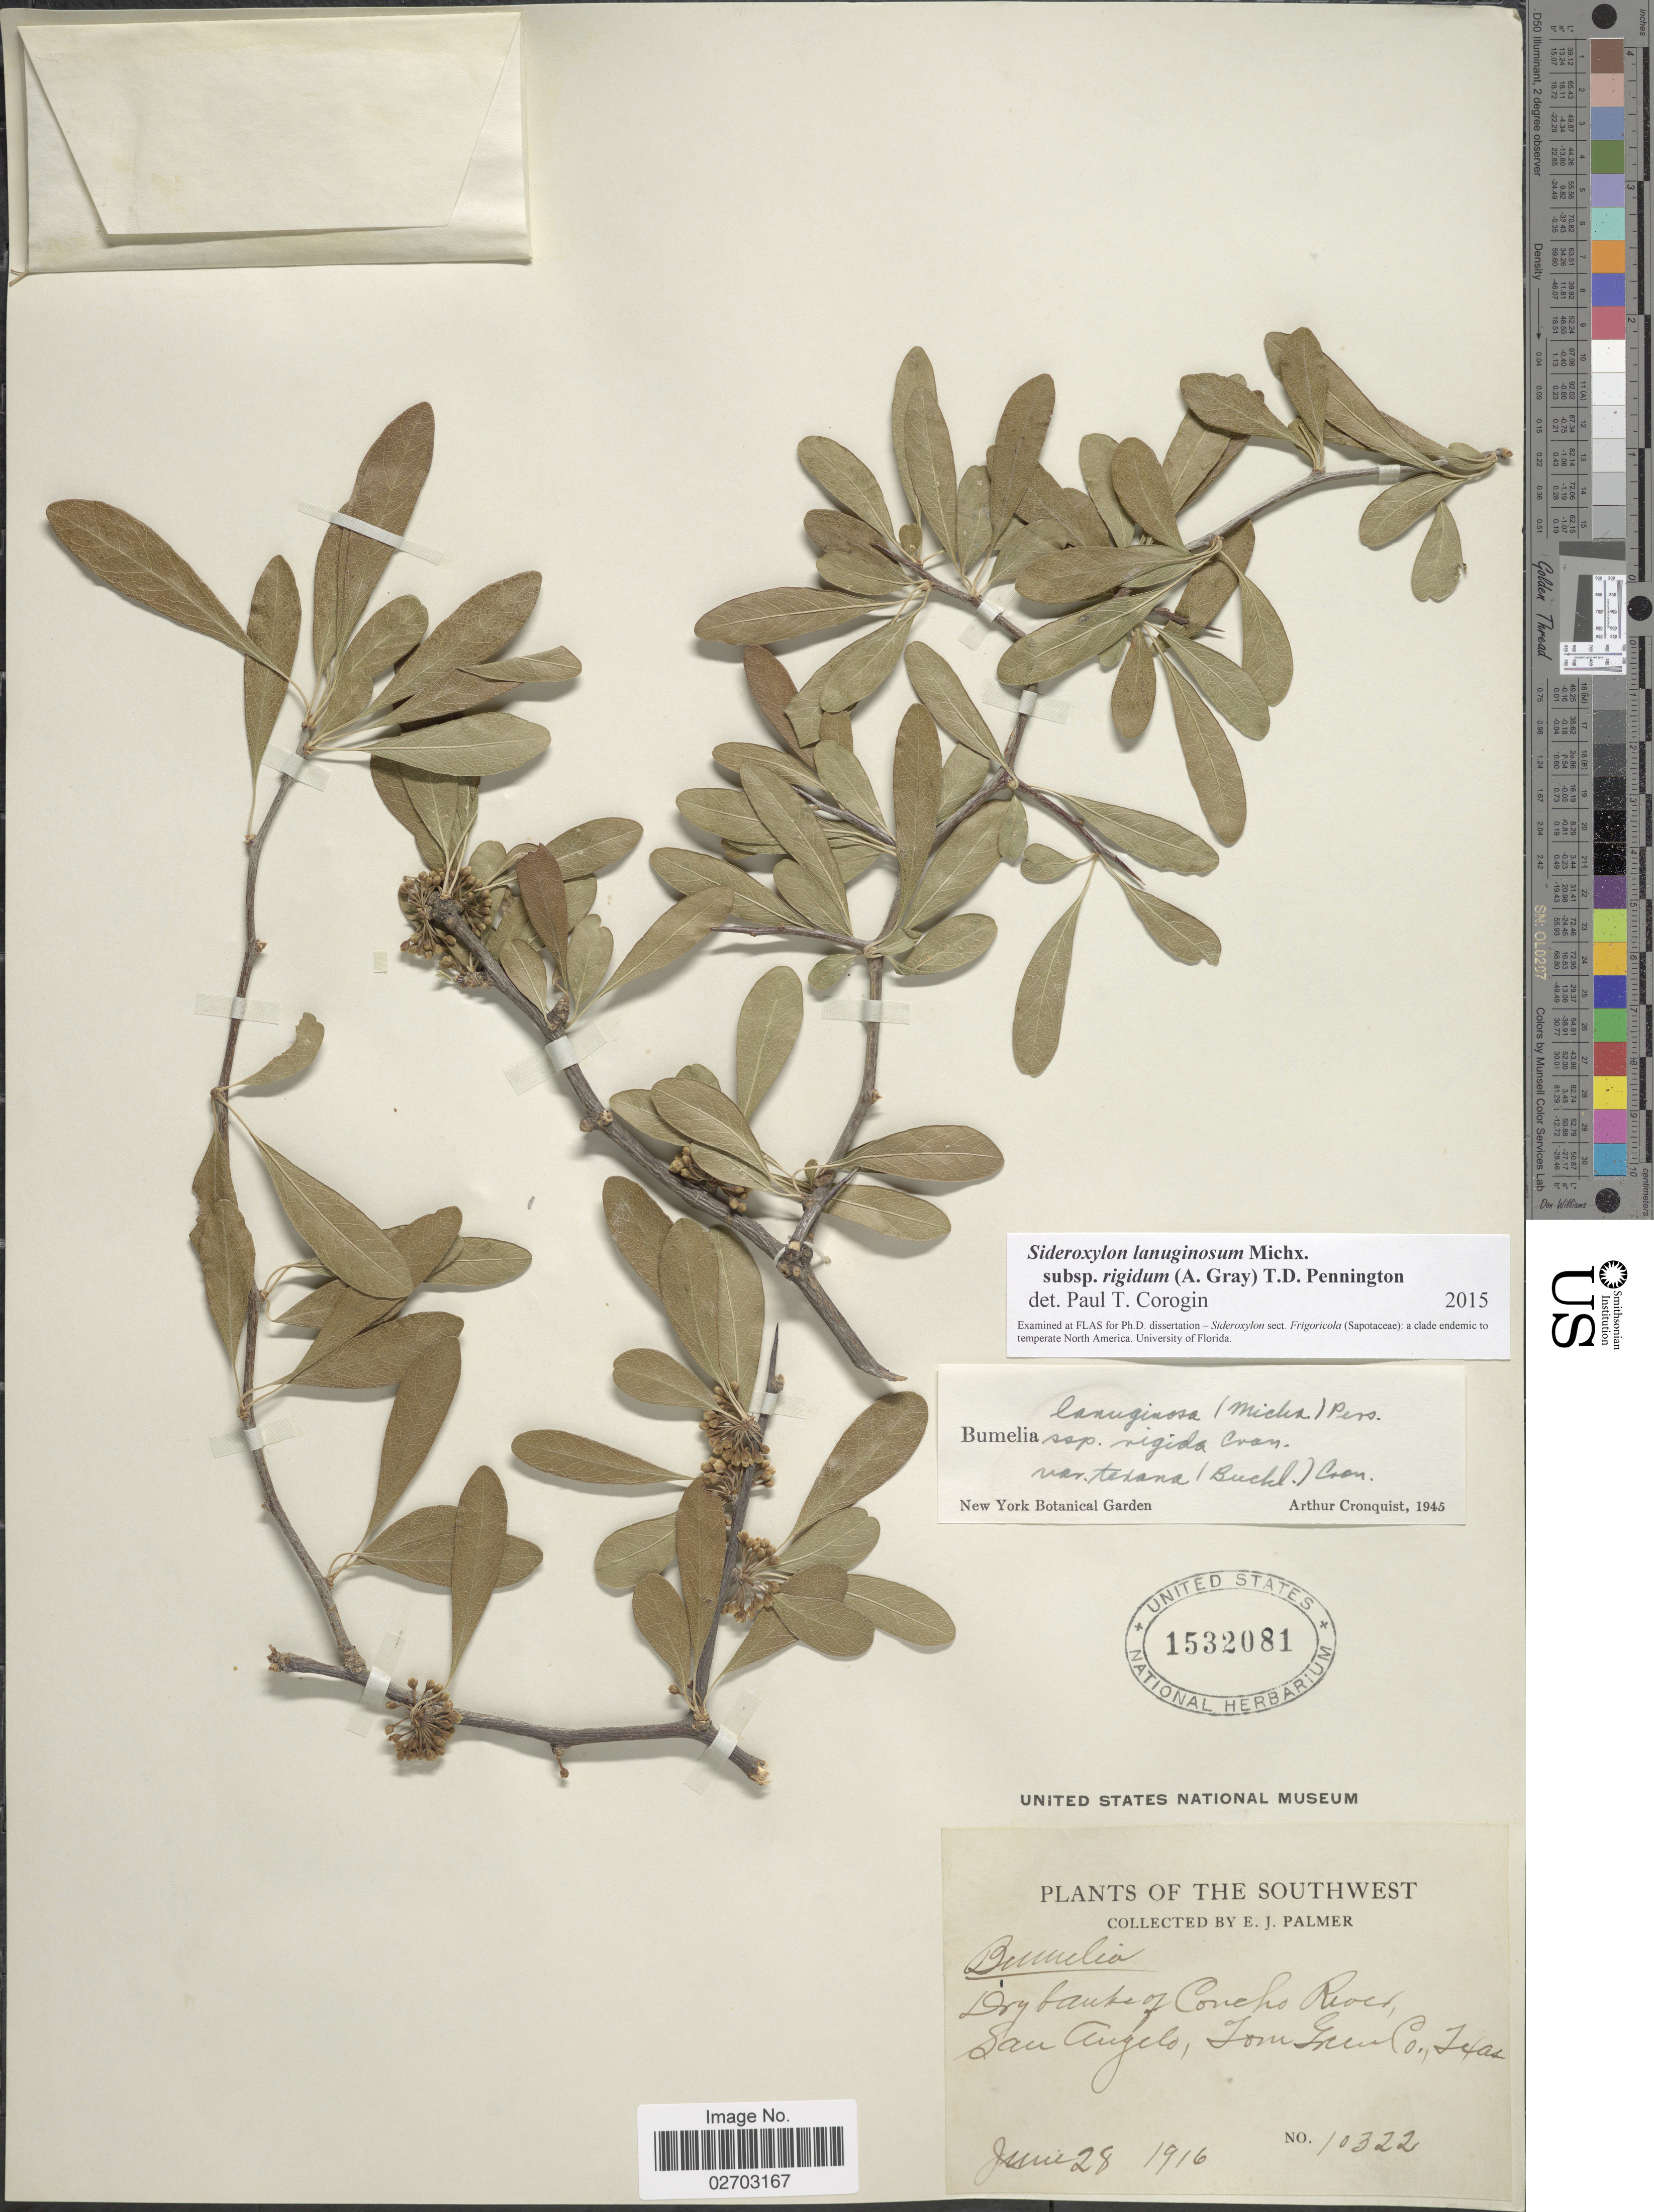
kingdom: Plantae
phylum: Tracheophyta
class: Magnoliopsida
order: Ericales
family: Sapotaceae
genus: Sideroxylon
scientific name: Sideroxylon lanuginosum subsp. rigidum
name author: (A. Gray) T.D. Penn.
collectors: E. J. Palmer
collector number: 10322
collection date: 1916-06-28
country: United States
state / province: Texas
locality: Southwest, dry banks of Concho River, San Angelo, Tom Green Co.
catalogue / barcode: US 1532081